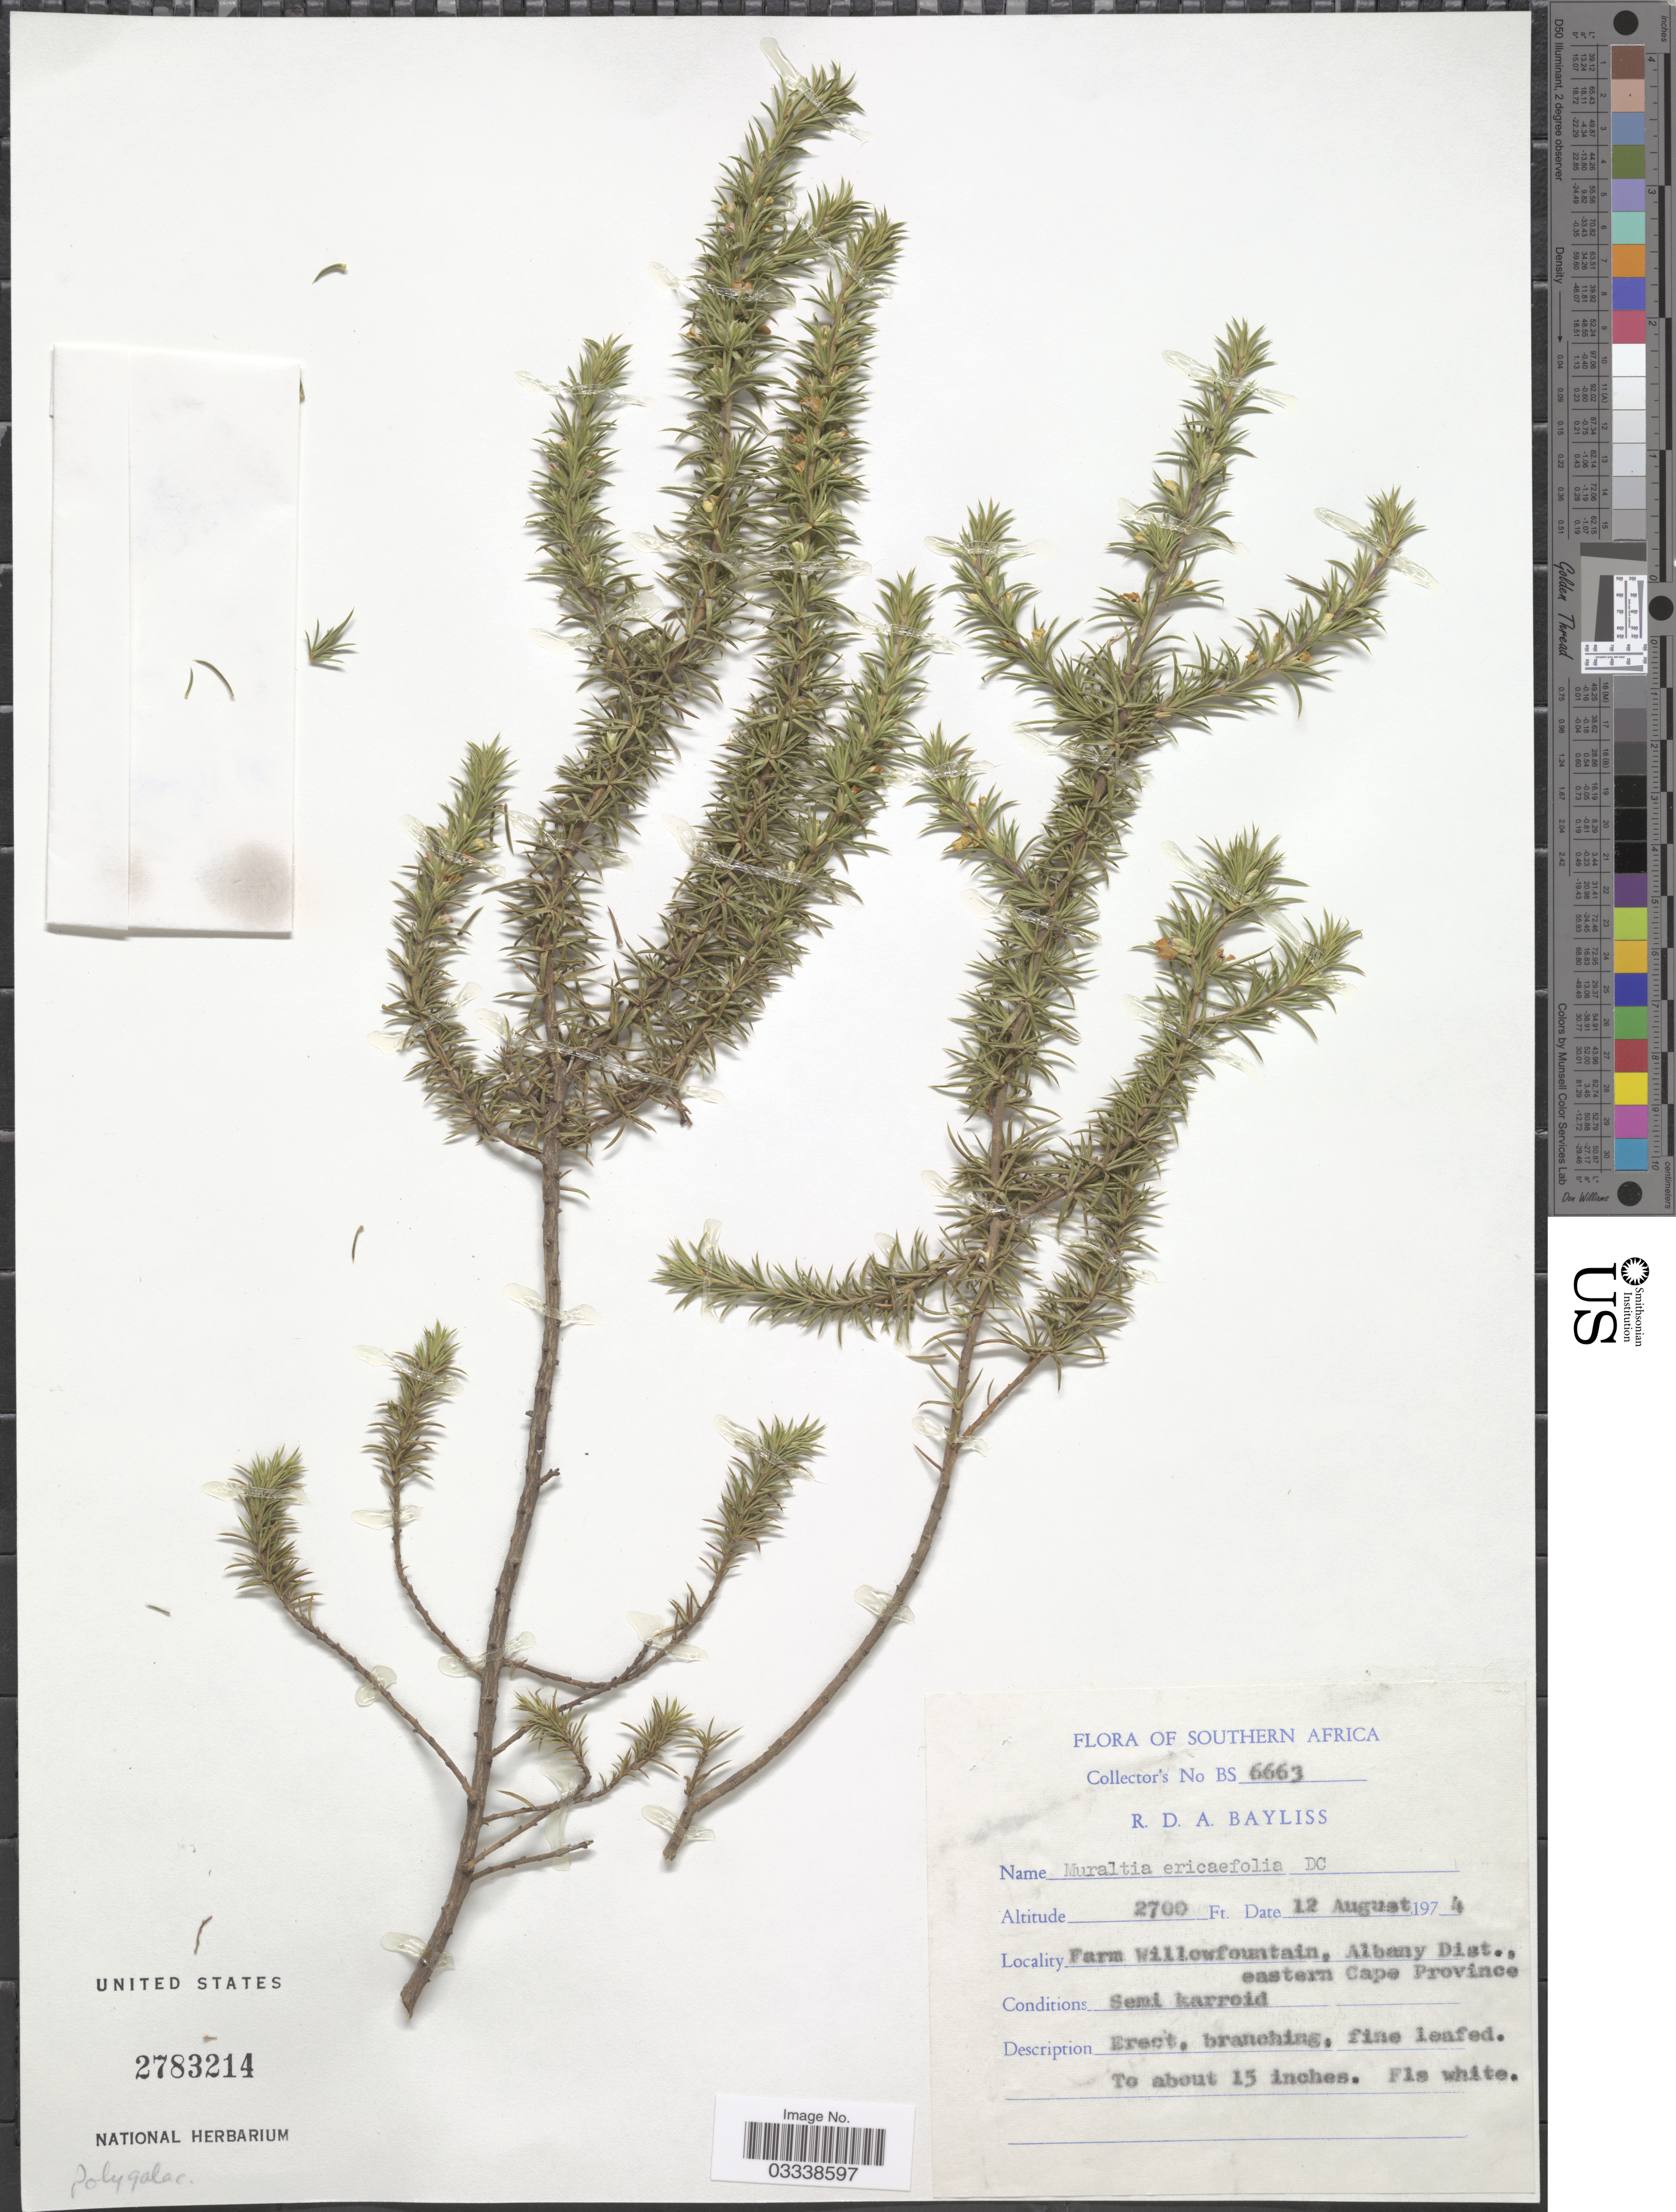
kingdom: Plantae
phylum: Tracheophyta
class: Magnoliopsida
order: Fabales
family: Polygalaceae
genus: Muraltia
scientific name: Muraltia ericaefolia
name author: DC.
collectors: R. Bayliss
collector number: BS6663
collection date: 1974-08-12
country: South Africa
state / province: Eastern Cape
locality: Southern Africa, Farm Willowfountain, Albany Dist., eastern Cape Province.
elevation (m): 823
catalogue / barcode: US 2783214